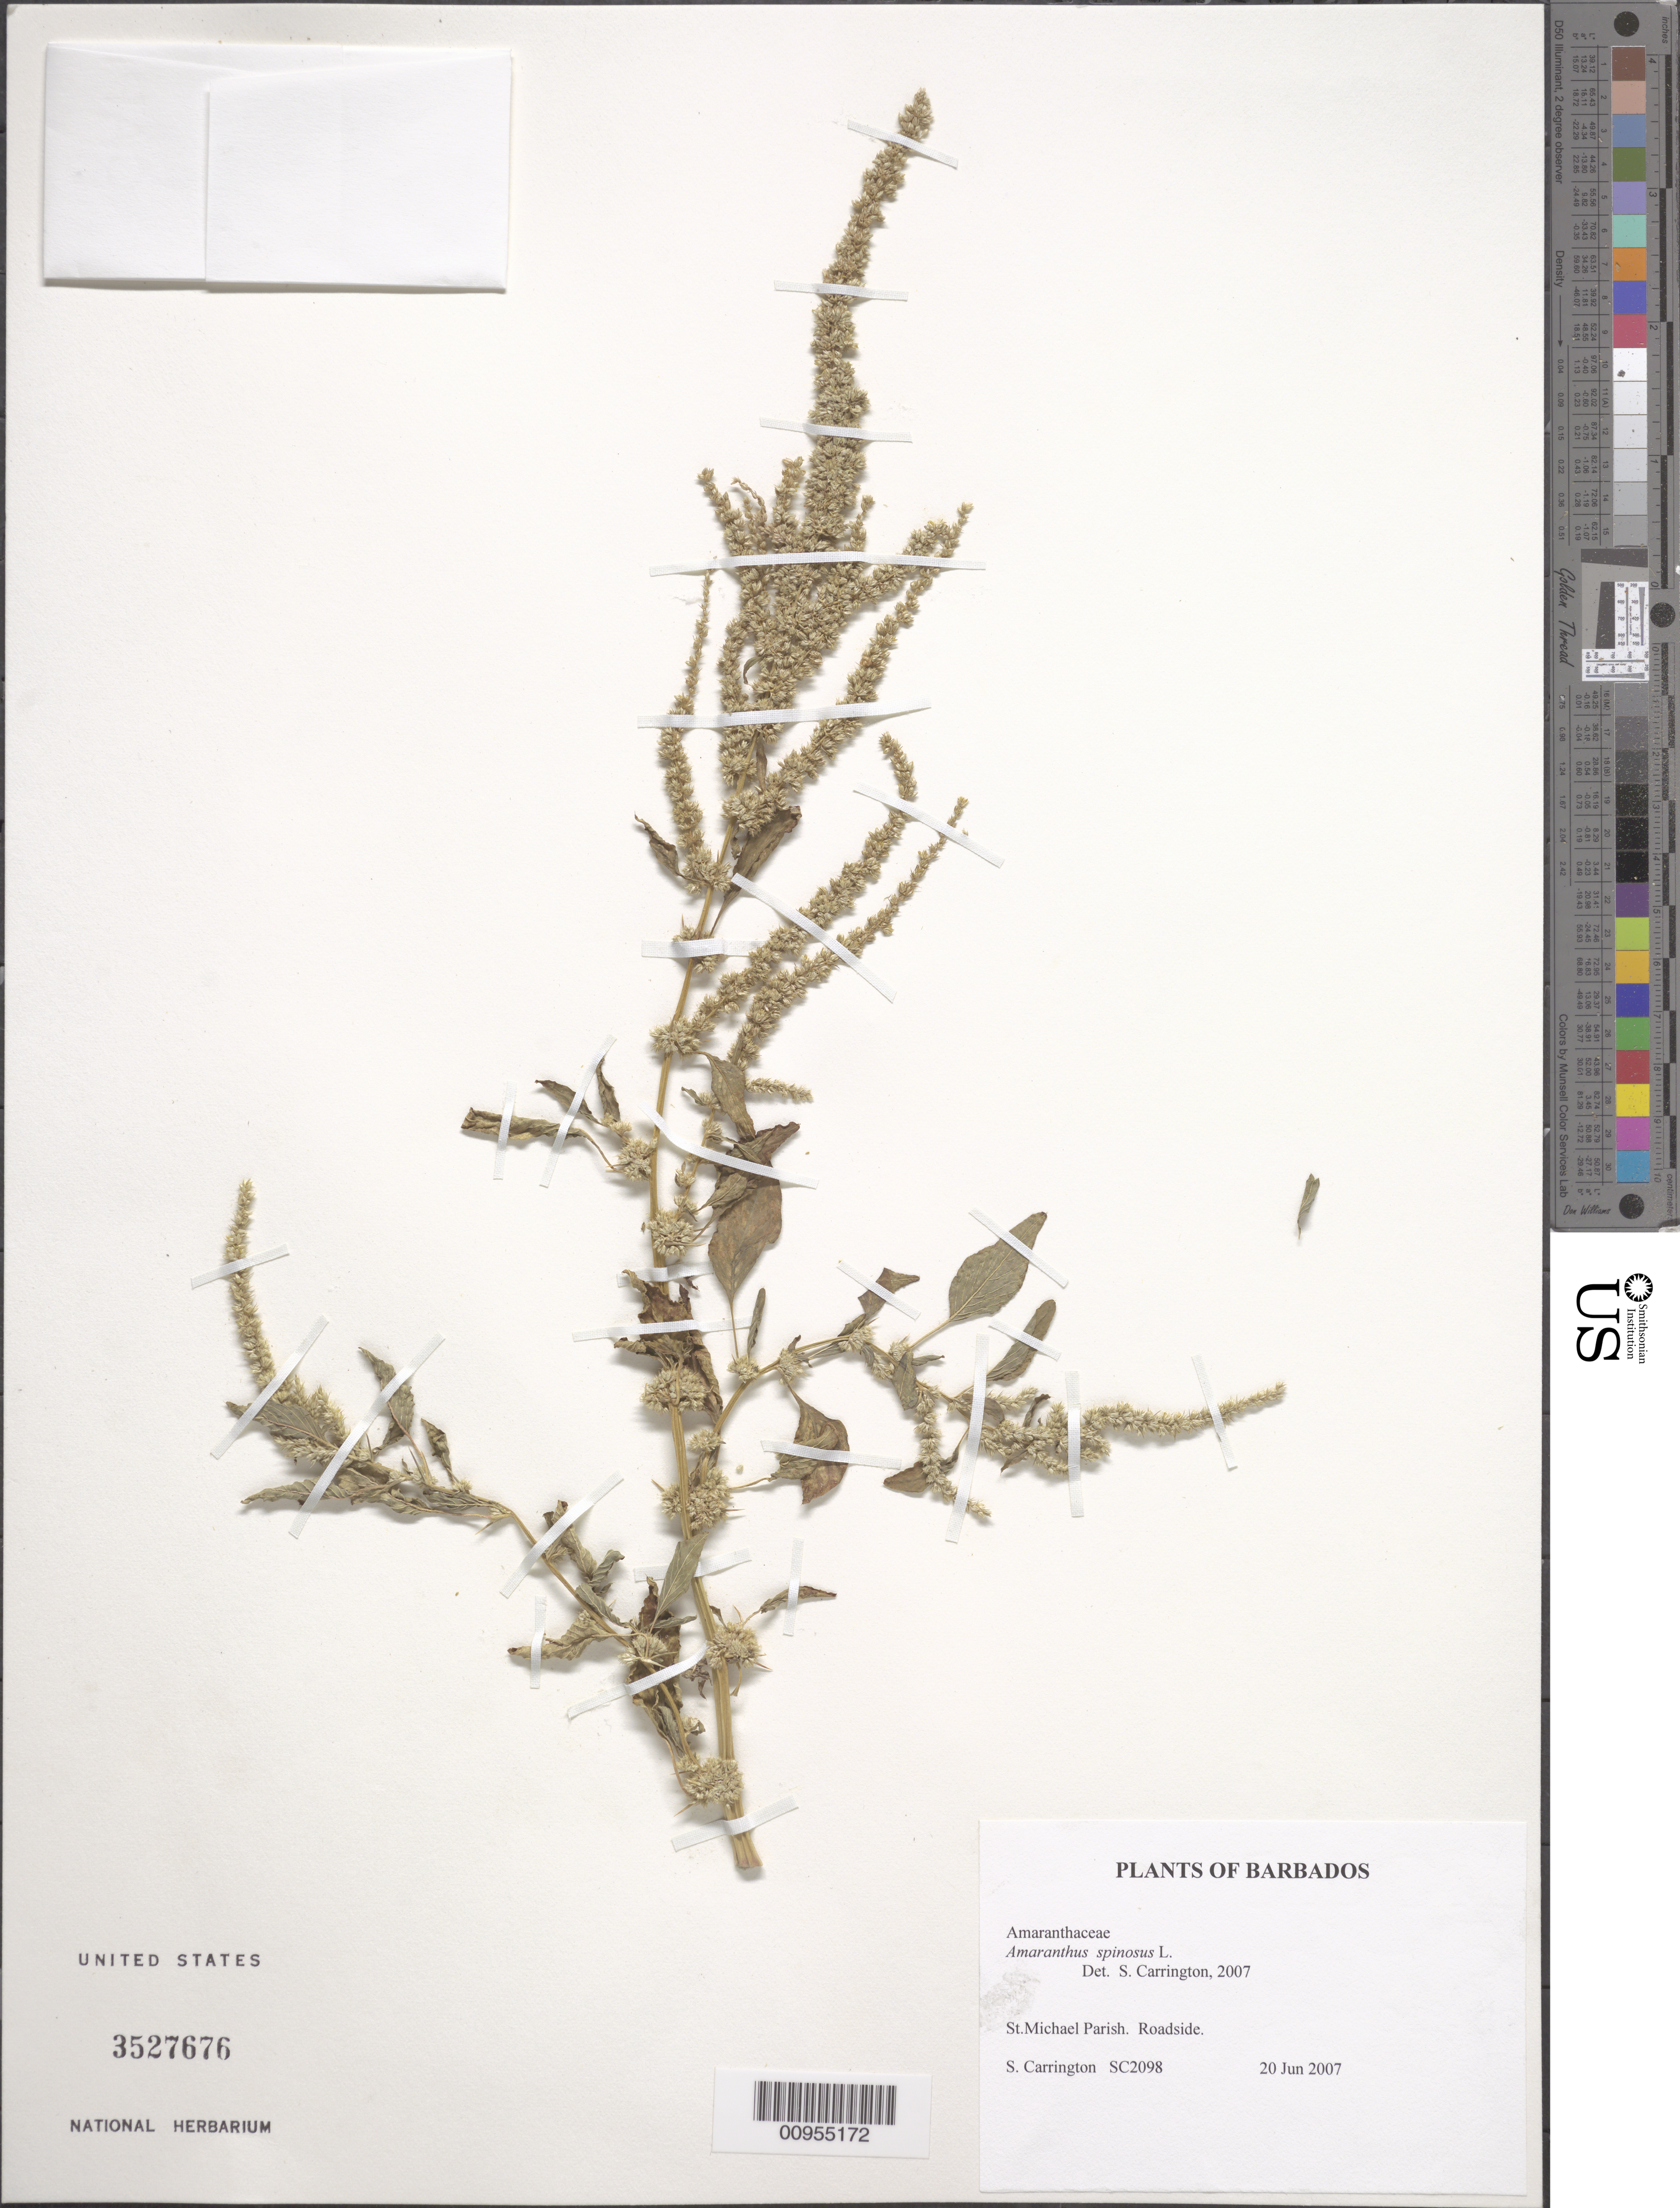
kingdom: Plantae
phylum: Tracheophyta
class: Magnoliopsida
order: Caryophyllales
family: Amaranthaceae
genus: Amaranthus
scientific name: Amaranthus spinosus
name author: L.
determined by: Carrington, C. M. S.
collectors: C. M. S. Carrington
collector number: SC 2098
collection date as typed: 20 Jun 2007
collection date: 2007-06-20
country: Barbados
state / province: Saint Michael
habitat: roadside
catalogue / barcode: US 3527676